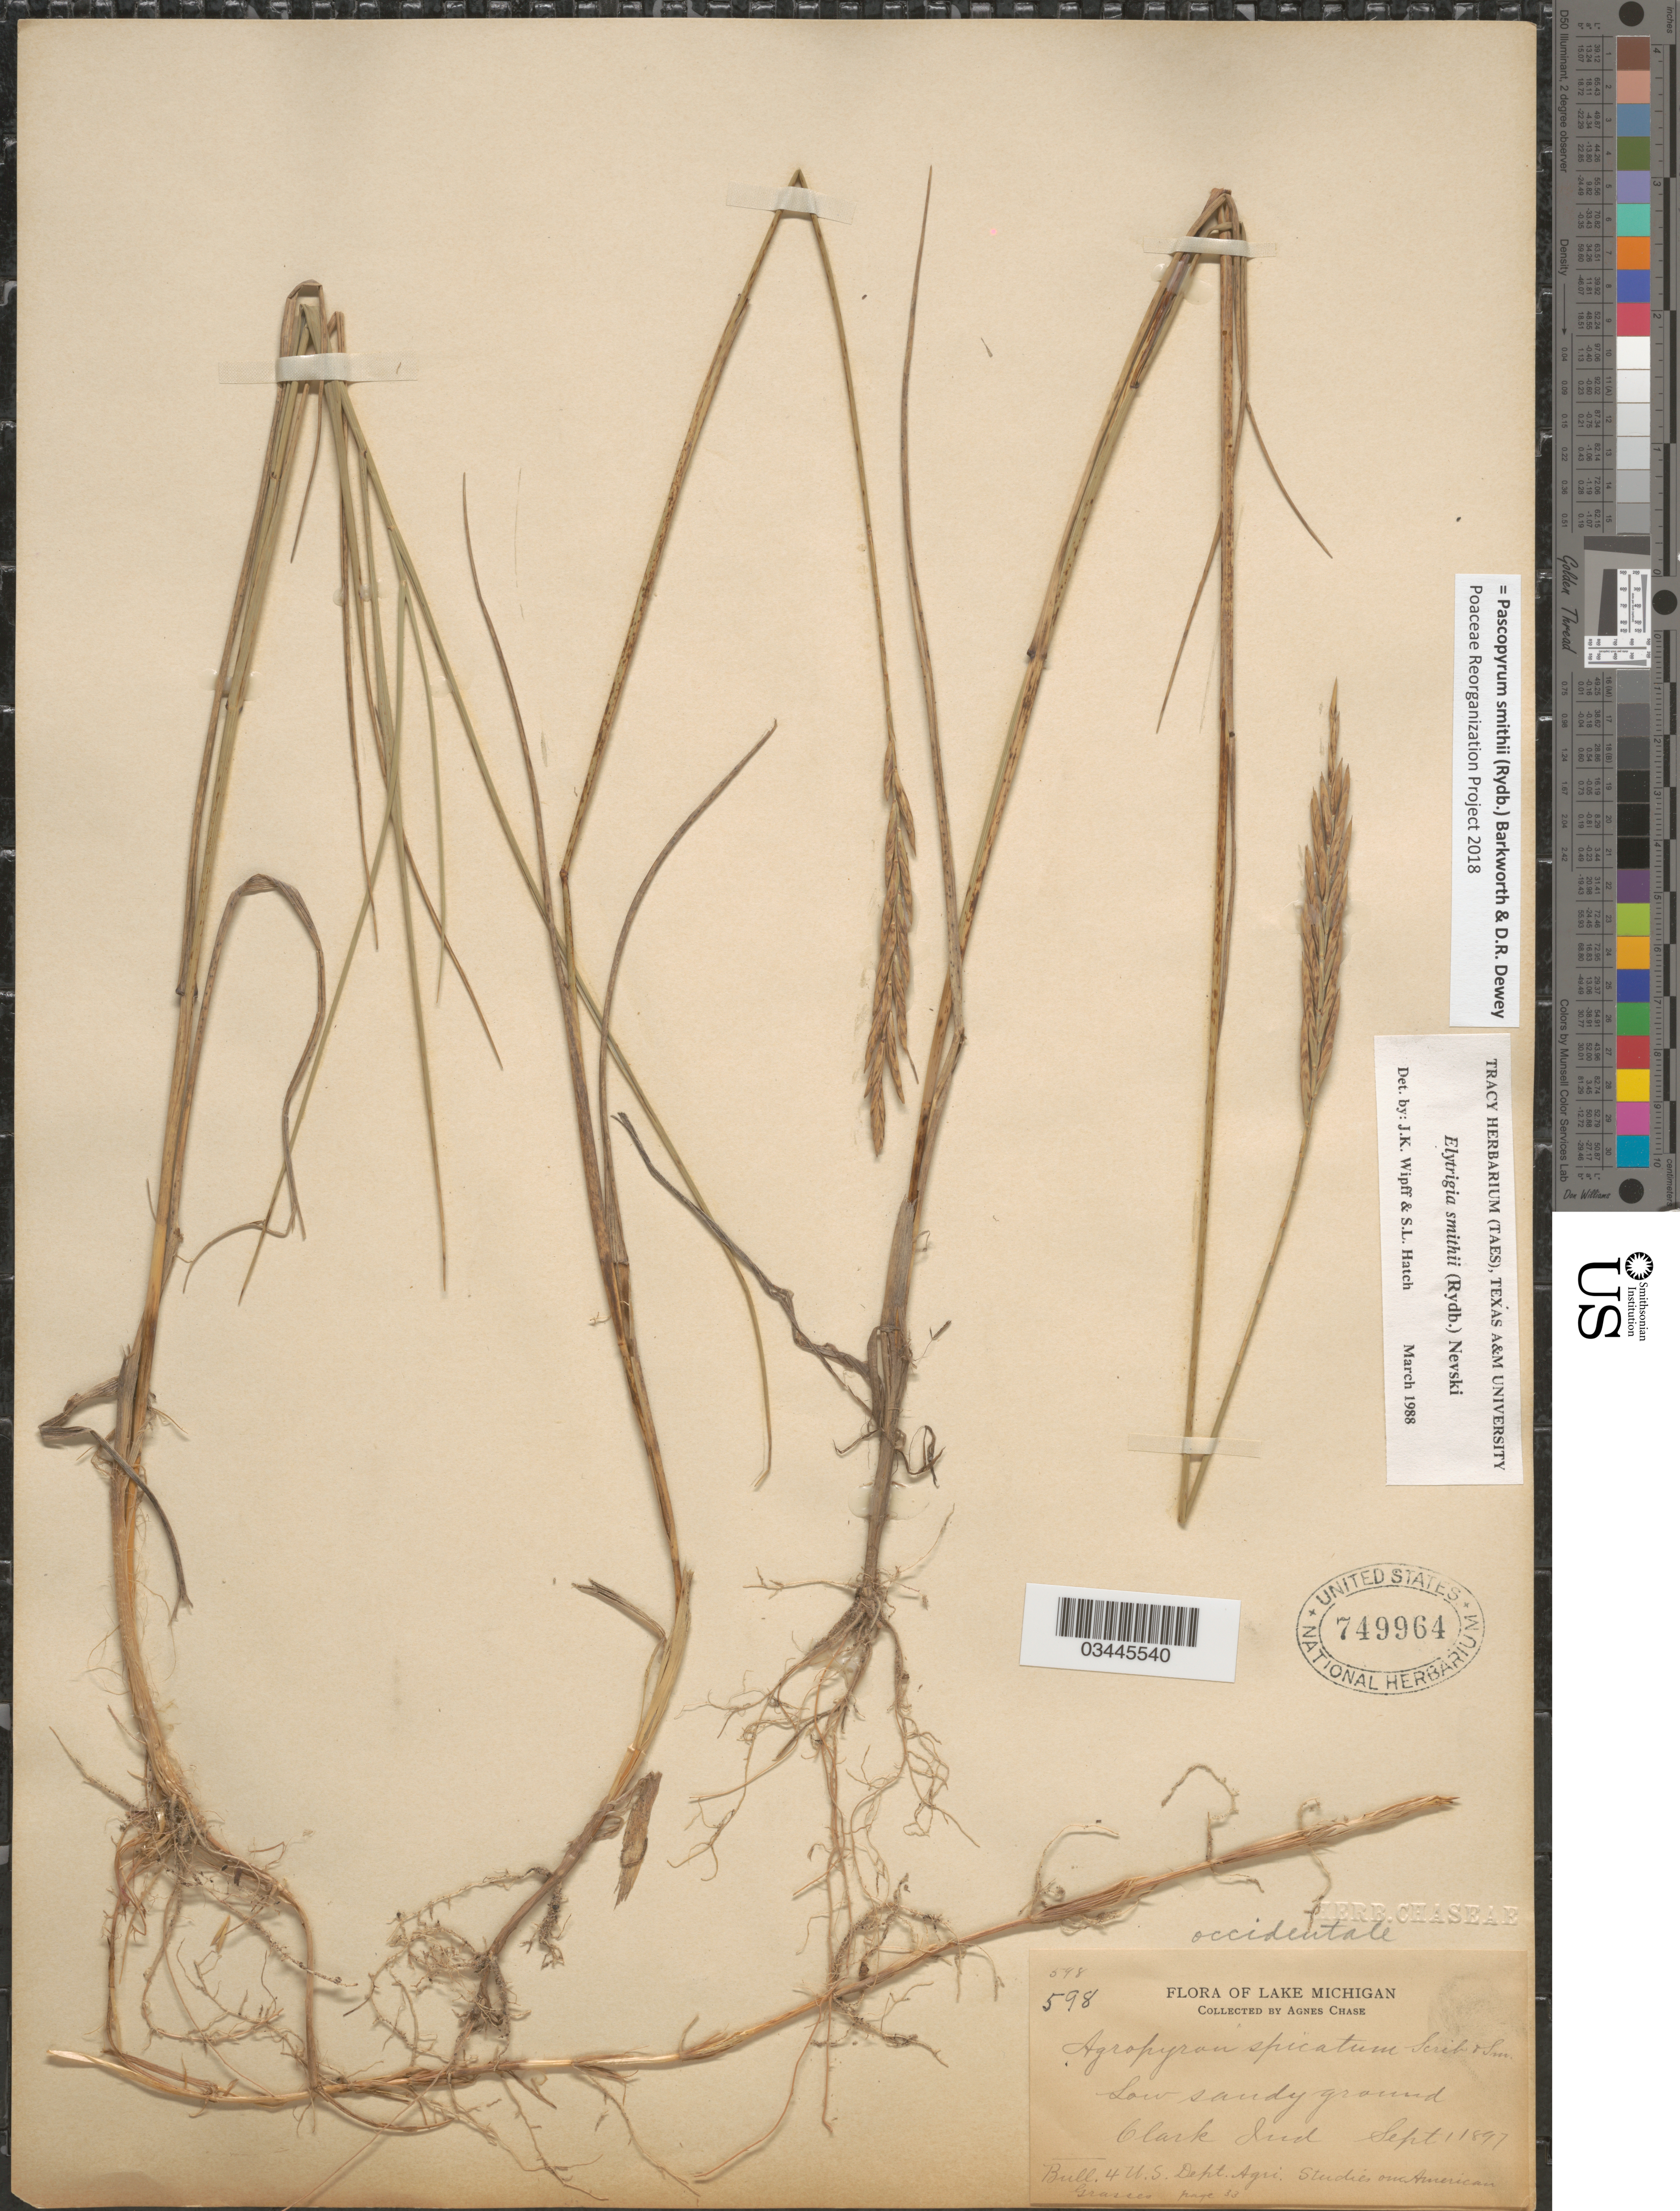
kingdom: Plantae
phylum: Tracheophyta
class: Liliopsida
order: Poales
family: Poaceae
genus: Pascopyrum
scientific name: Pascopyrum smithii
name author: (Rydb.) Barkworth & Dewey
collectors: A. Chase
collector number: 598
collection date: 1897-09-01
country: United States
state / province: Indiana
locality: Lake Michigan. Low sandy ground Clark.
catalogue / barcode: US 749964